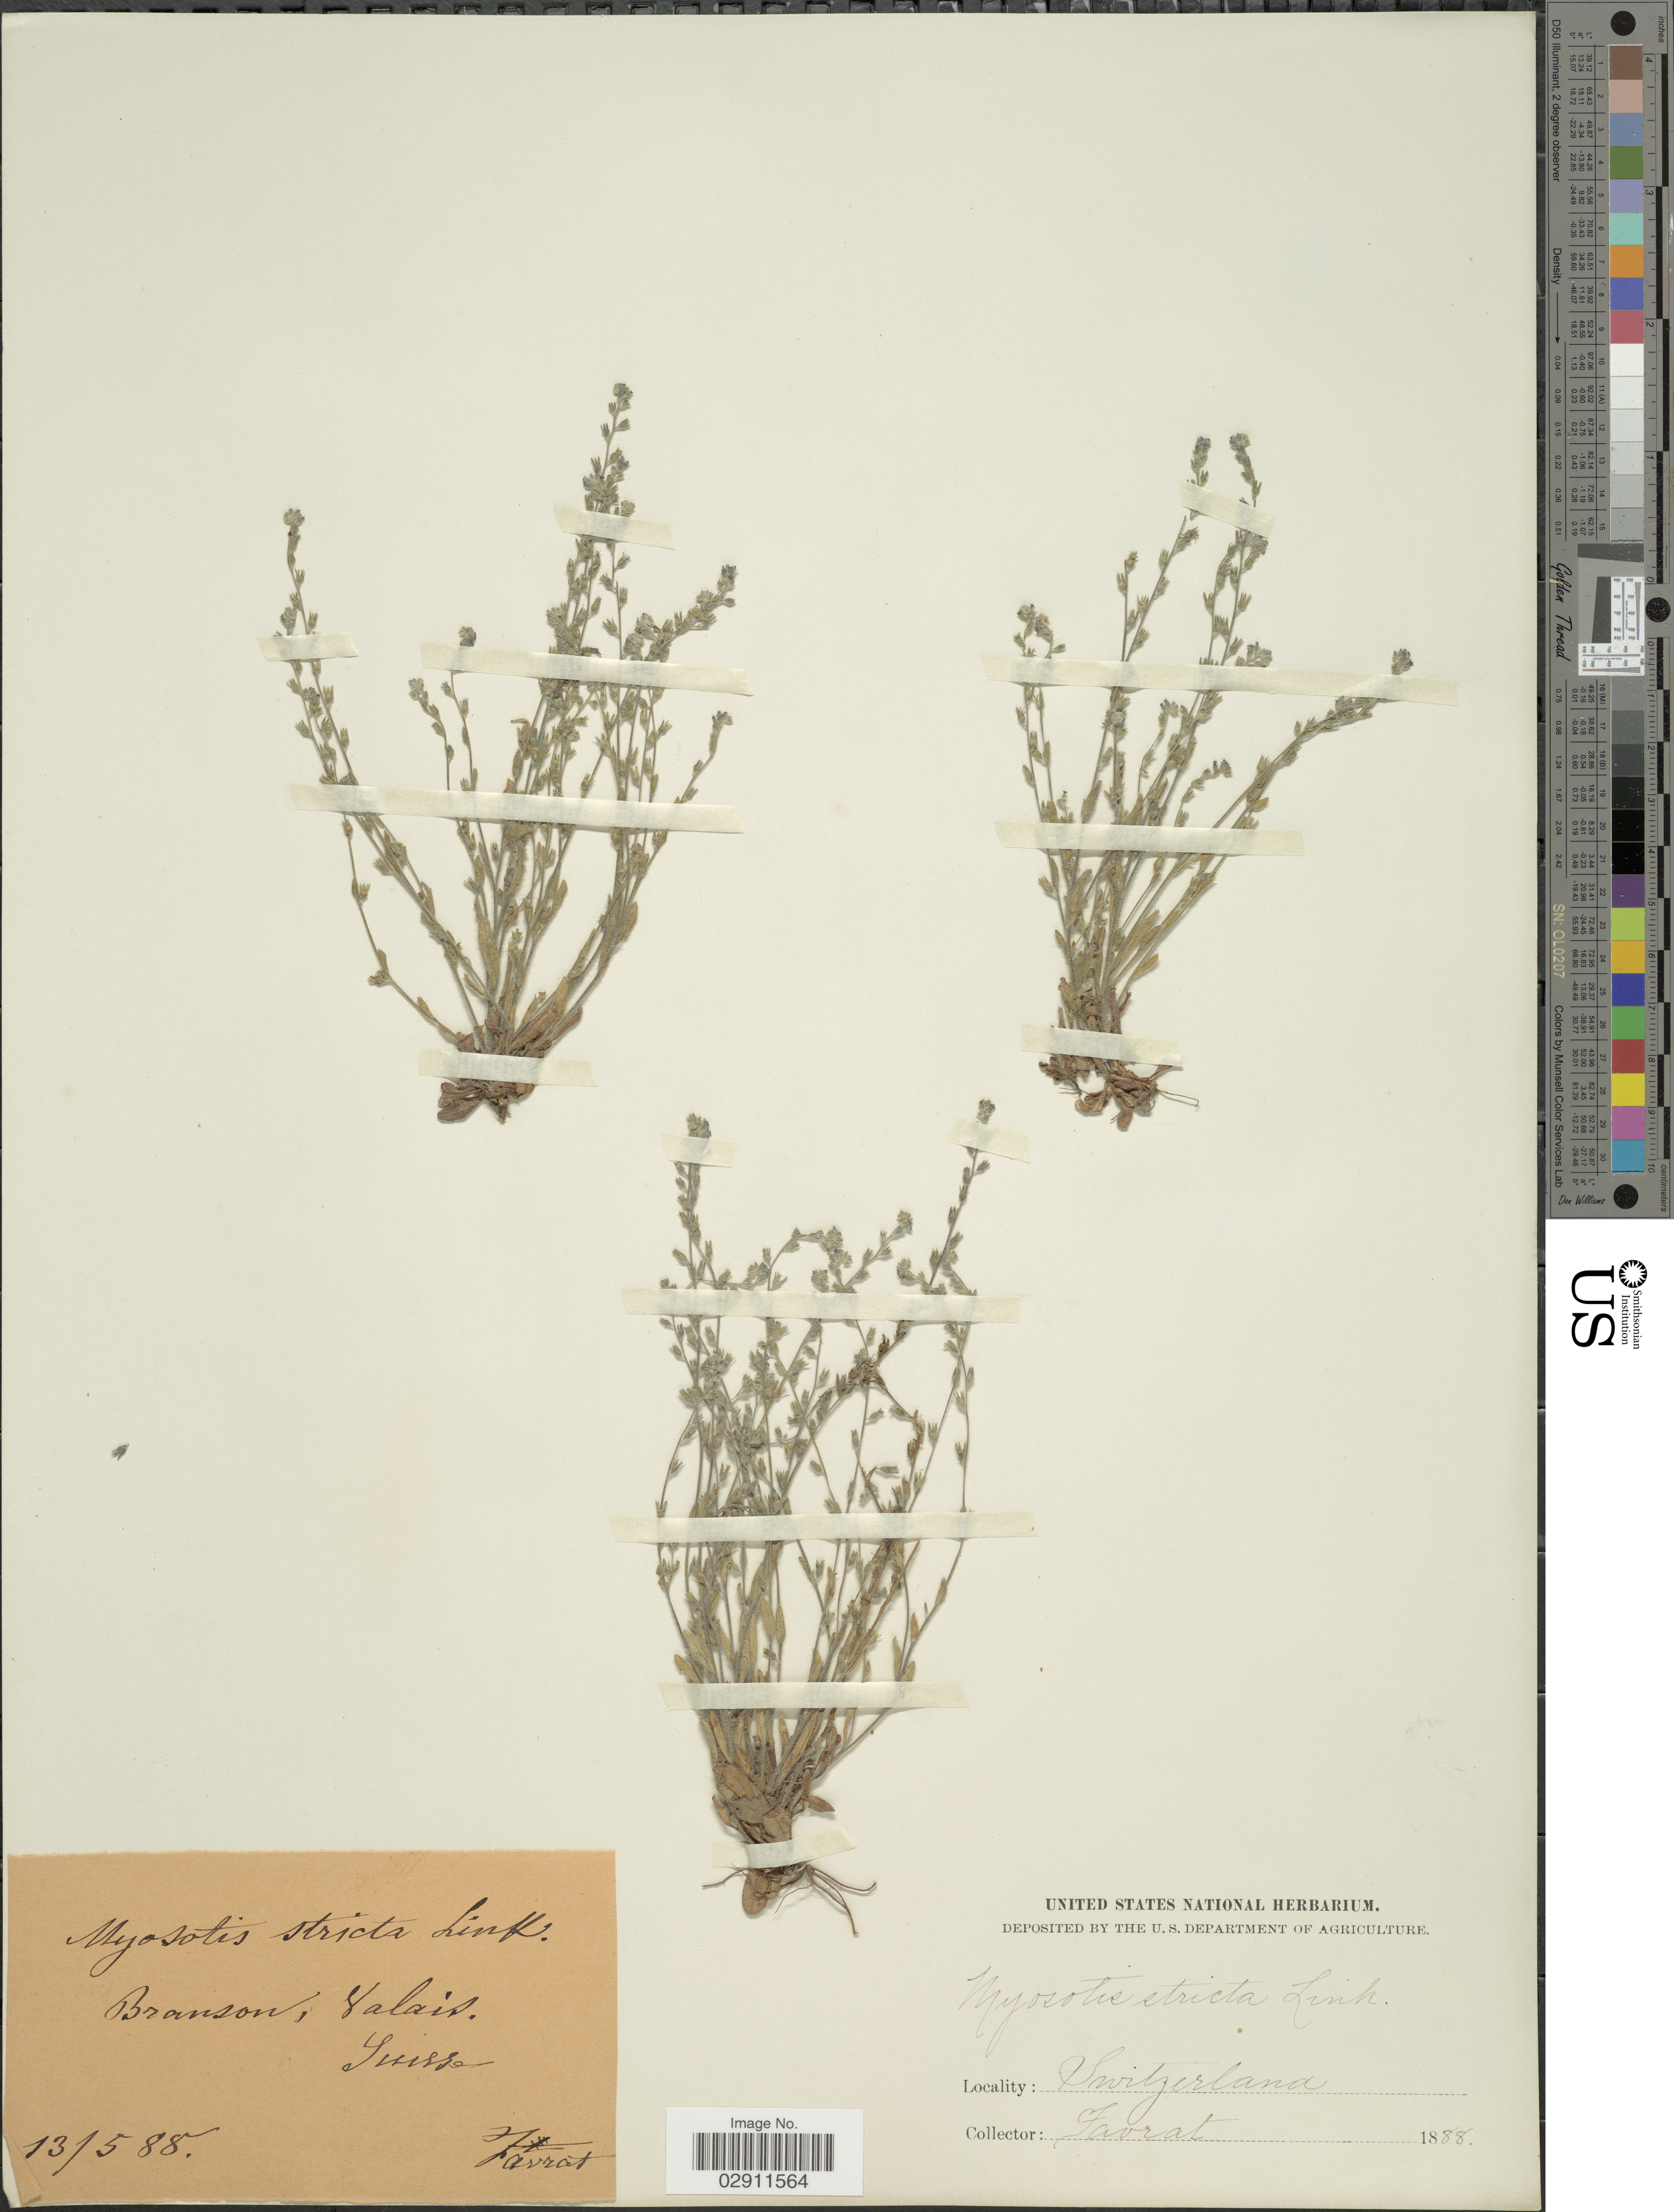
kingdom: Plantae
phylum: Tracheophyta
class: Magnoliopsida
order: Boraginales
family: Boraginaceae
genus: Myosotis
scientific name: Myosotis stricta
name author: Link ex Roem. & Schult.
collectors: L. Favrat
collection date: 1888-05-13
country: Switzerland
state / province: Valais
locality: Branson, Valais, Suisse.